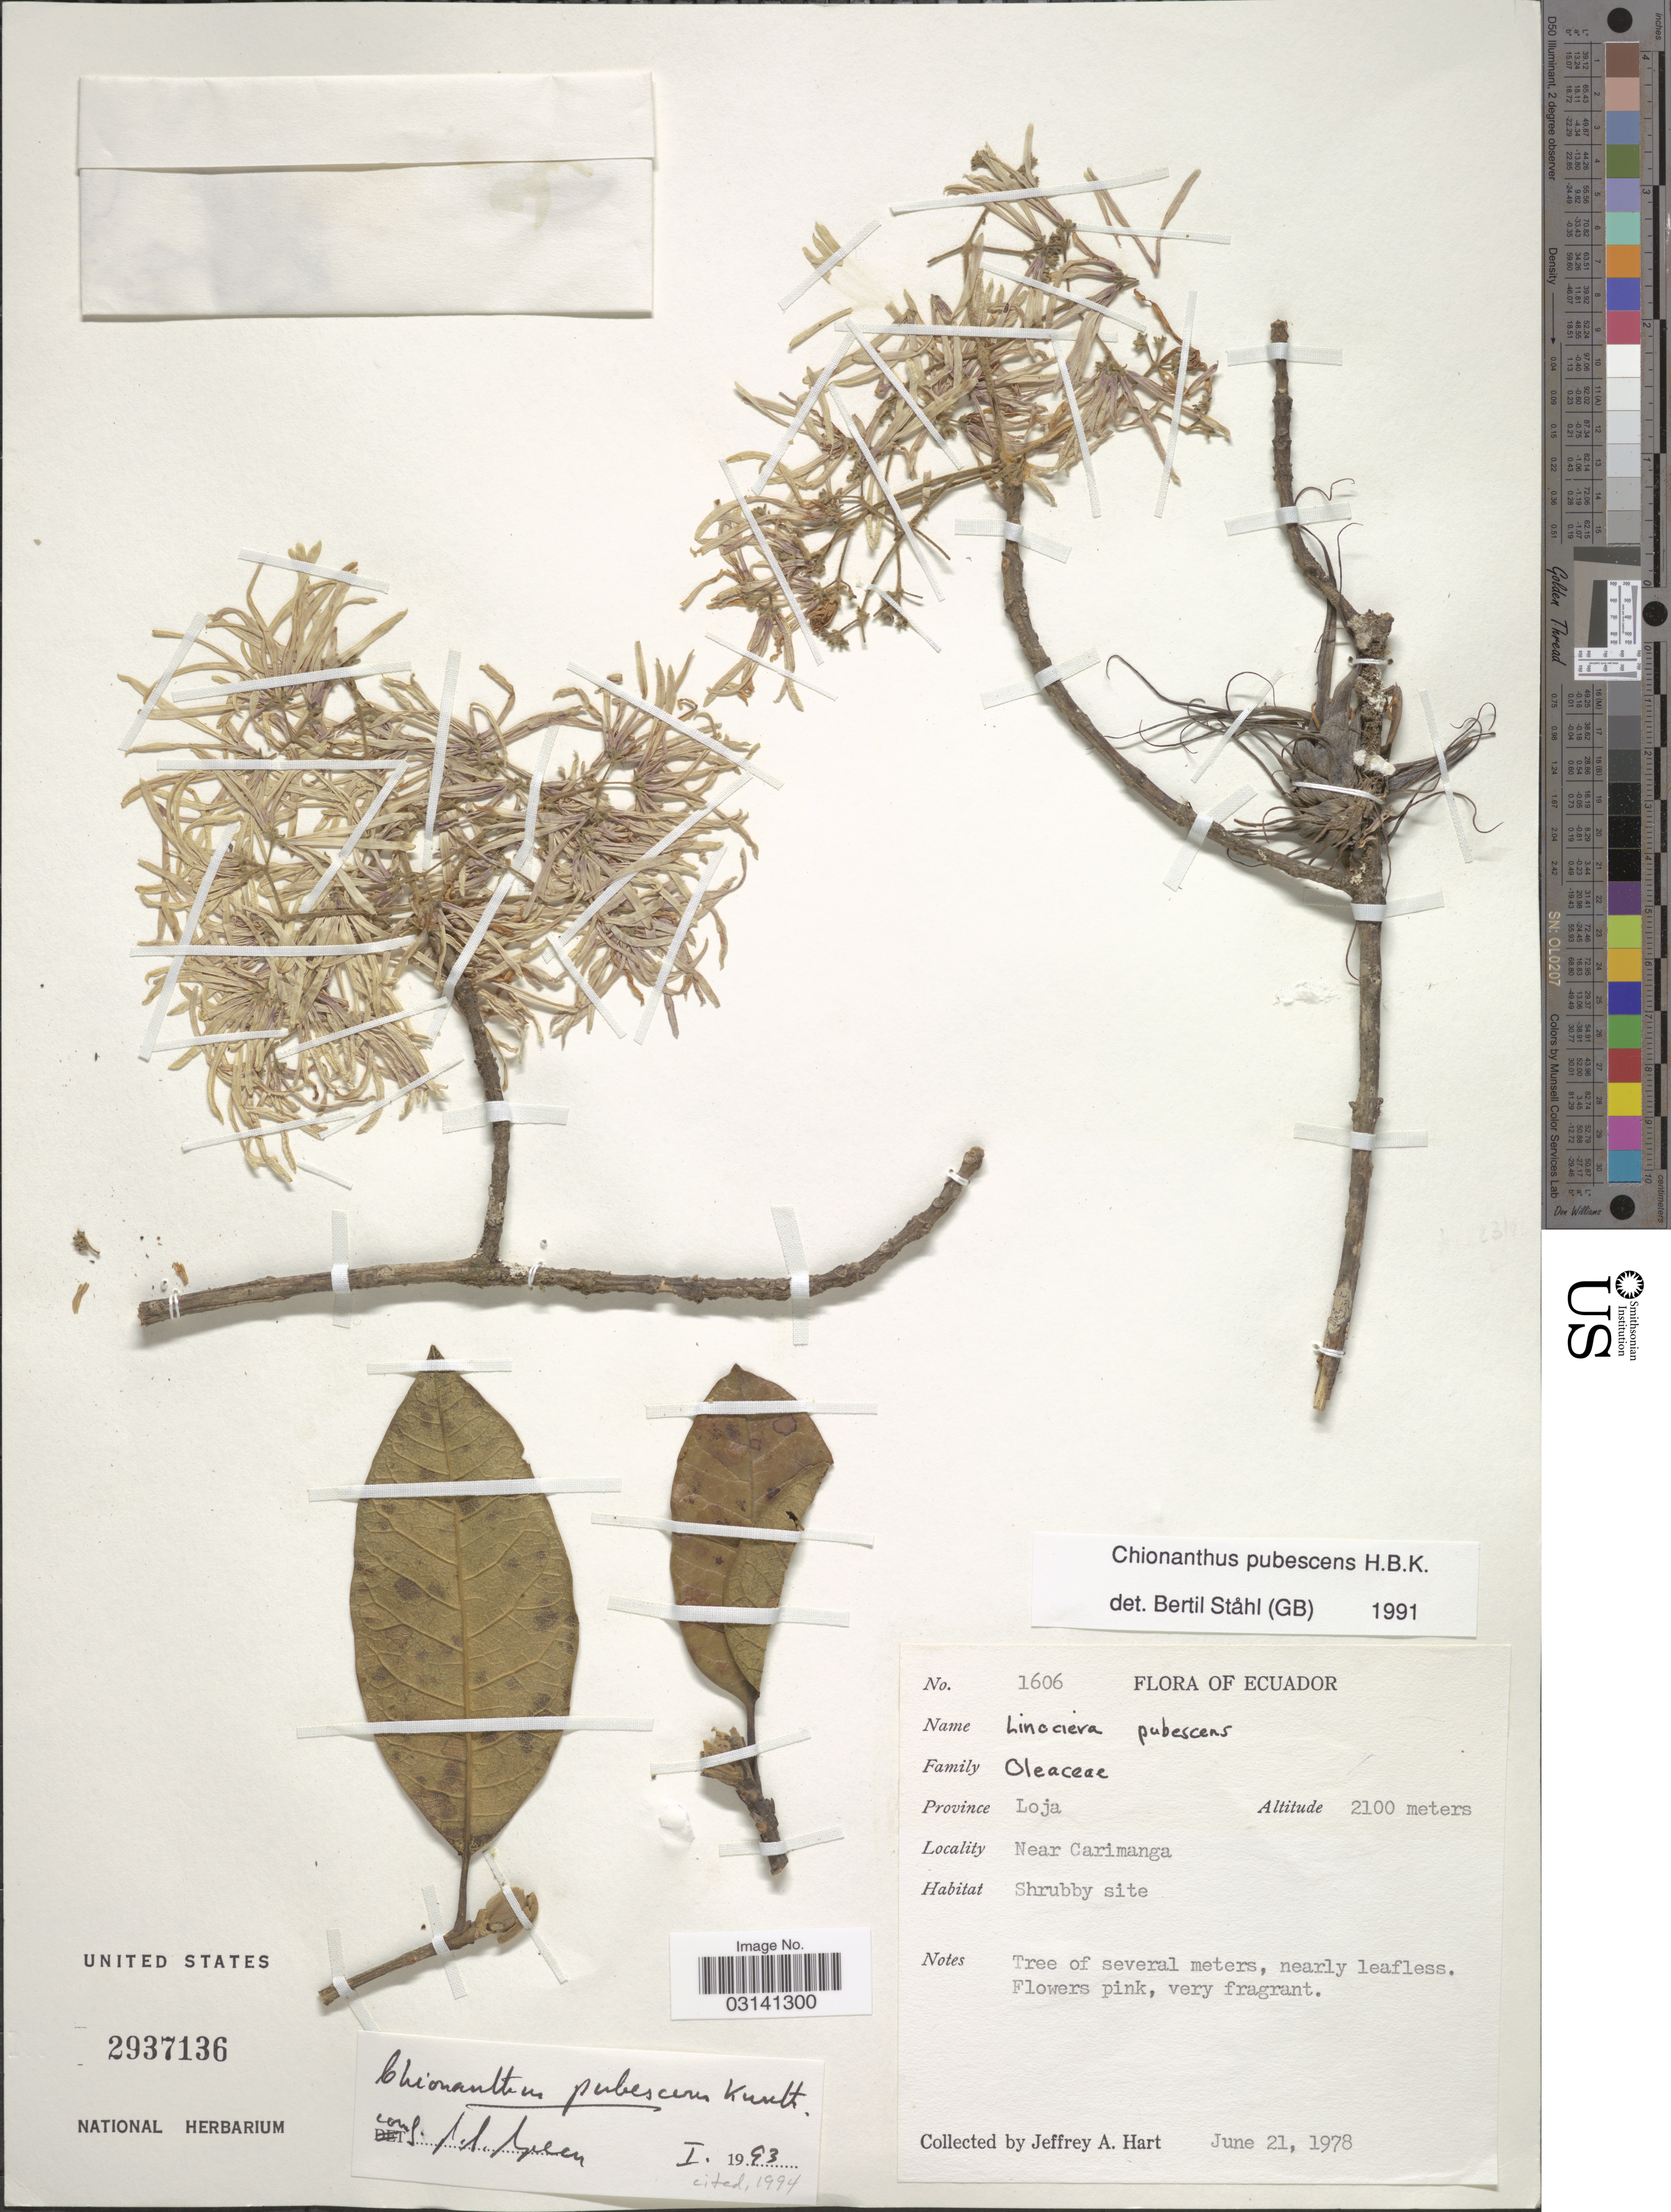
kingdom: Plantae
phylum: Tracheophyta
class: Magnoliopsida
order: Lamiales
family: Oleaceae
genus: Chionanthus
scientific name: Chionanthus pubescens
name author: Kunth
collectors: J. A. Hart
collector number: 1606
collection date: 1978-06-21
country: Ecuador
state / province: Loja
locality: Near Carimanga.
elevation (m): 2100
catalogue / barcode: US 2937136